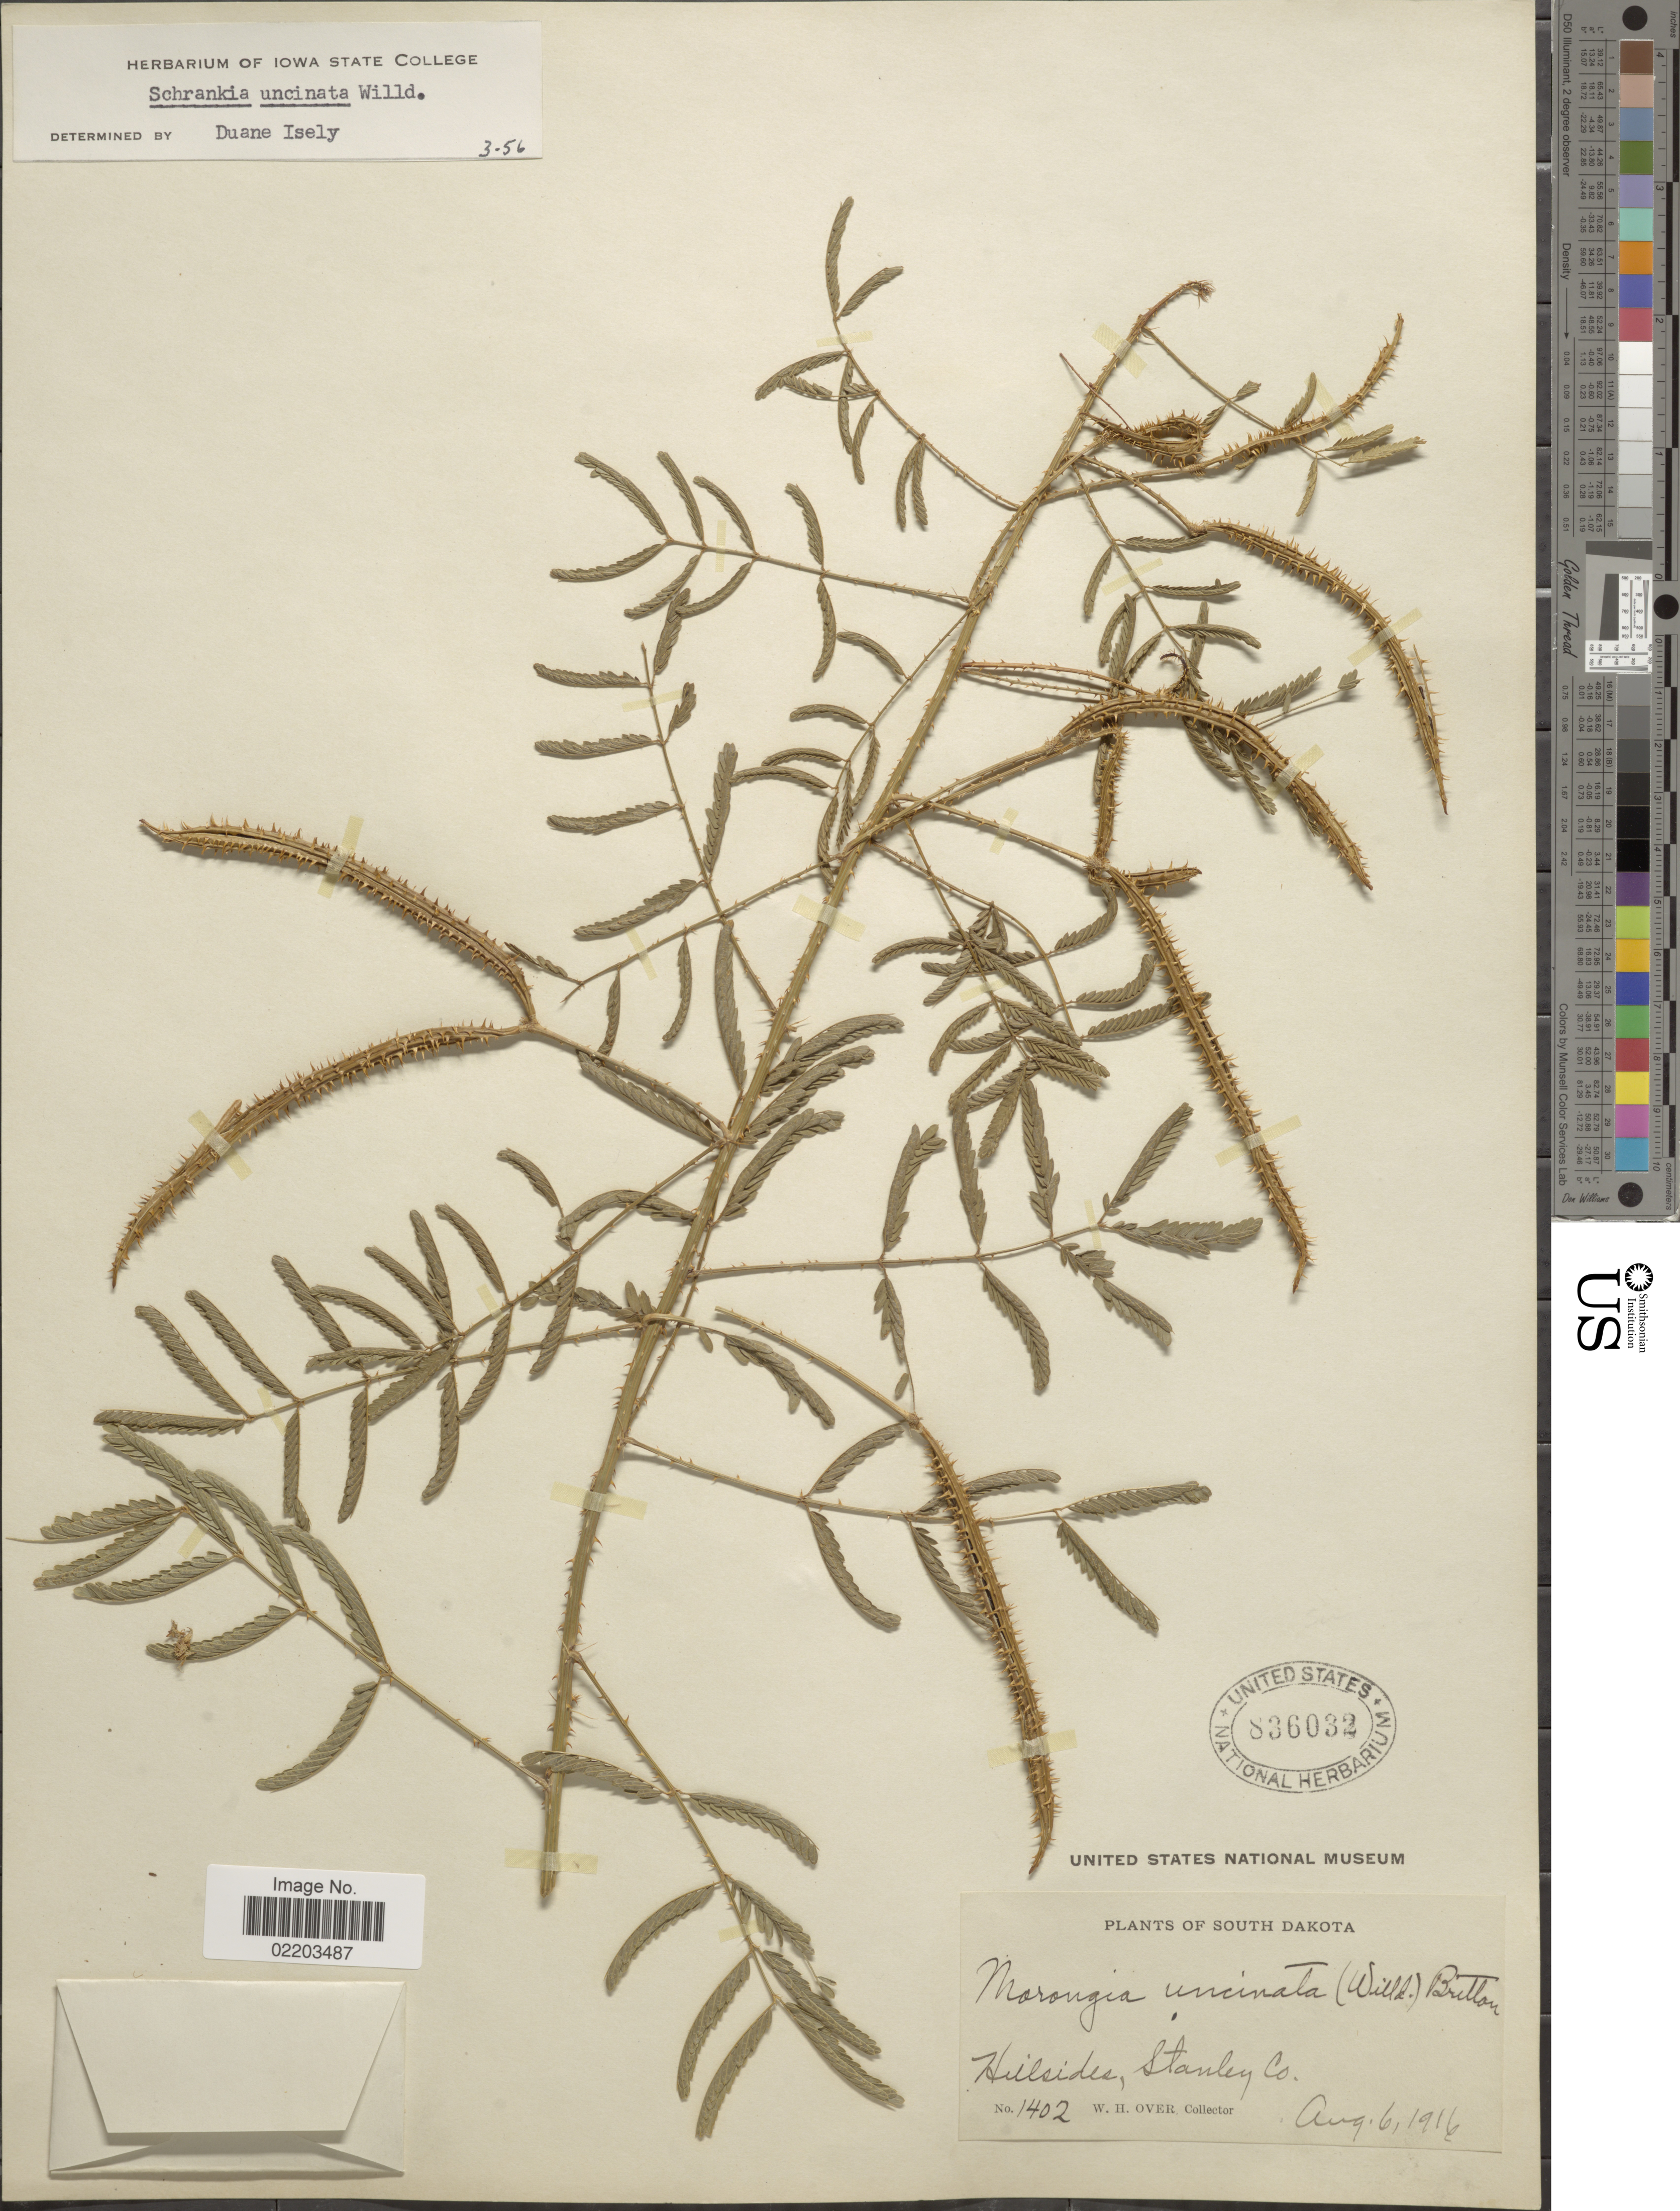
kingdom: Plantae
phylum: Tracheophyta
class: Magnoliopsida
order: Fabales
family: Fabaceae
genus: Mimosa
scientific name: Mimosa nuttallii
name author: (DC.) B.L. Turner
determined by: Strong, M. T., (US), Smithsonian Institution - National Museum of Natural History (UNITED STATES)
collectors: W. Over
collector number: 1402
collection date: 1916-08-06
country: United States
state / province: South Dakota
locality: Hillside, Stanley Co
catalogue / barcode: US 836032